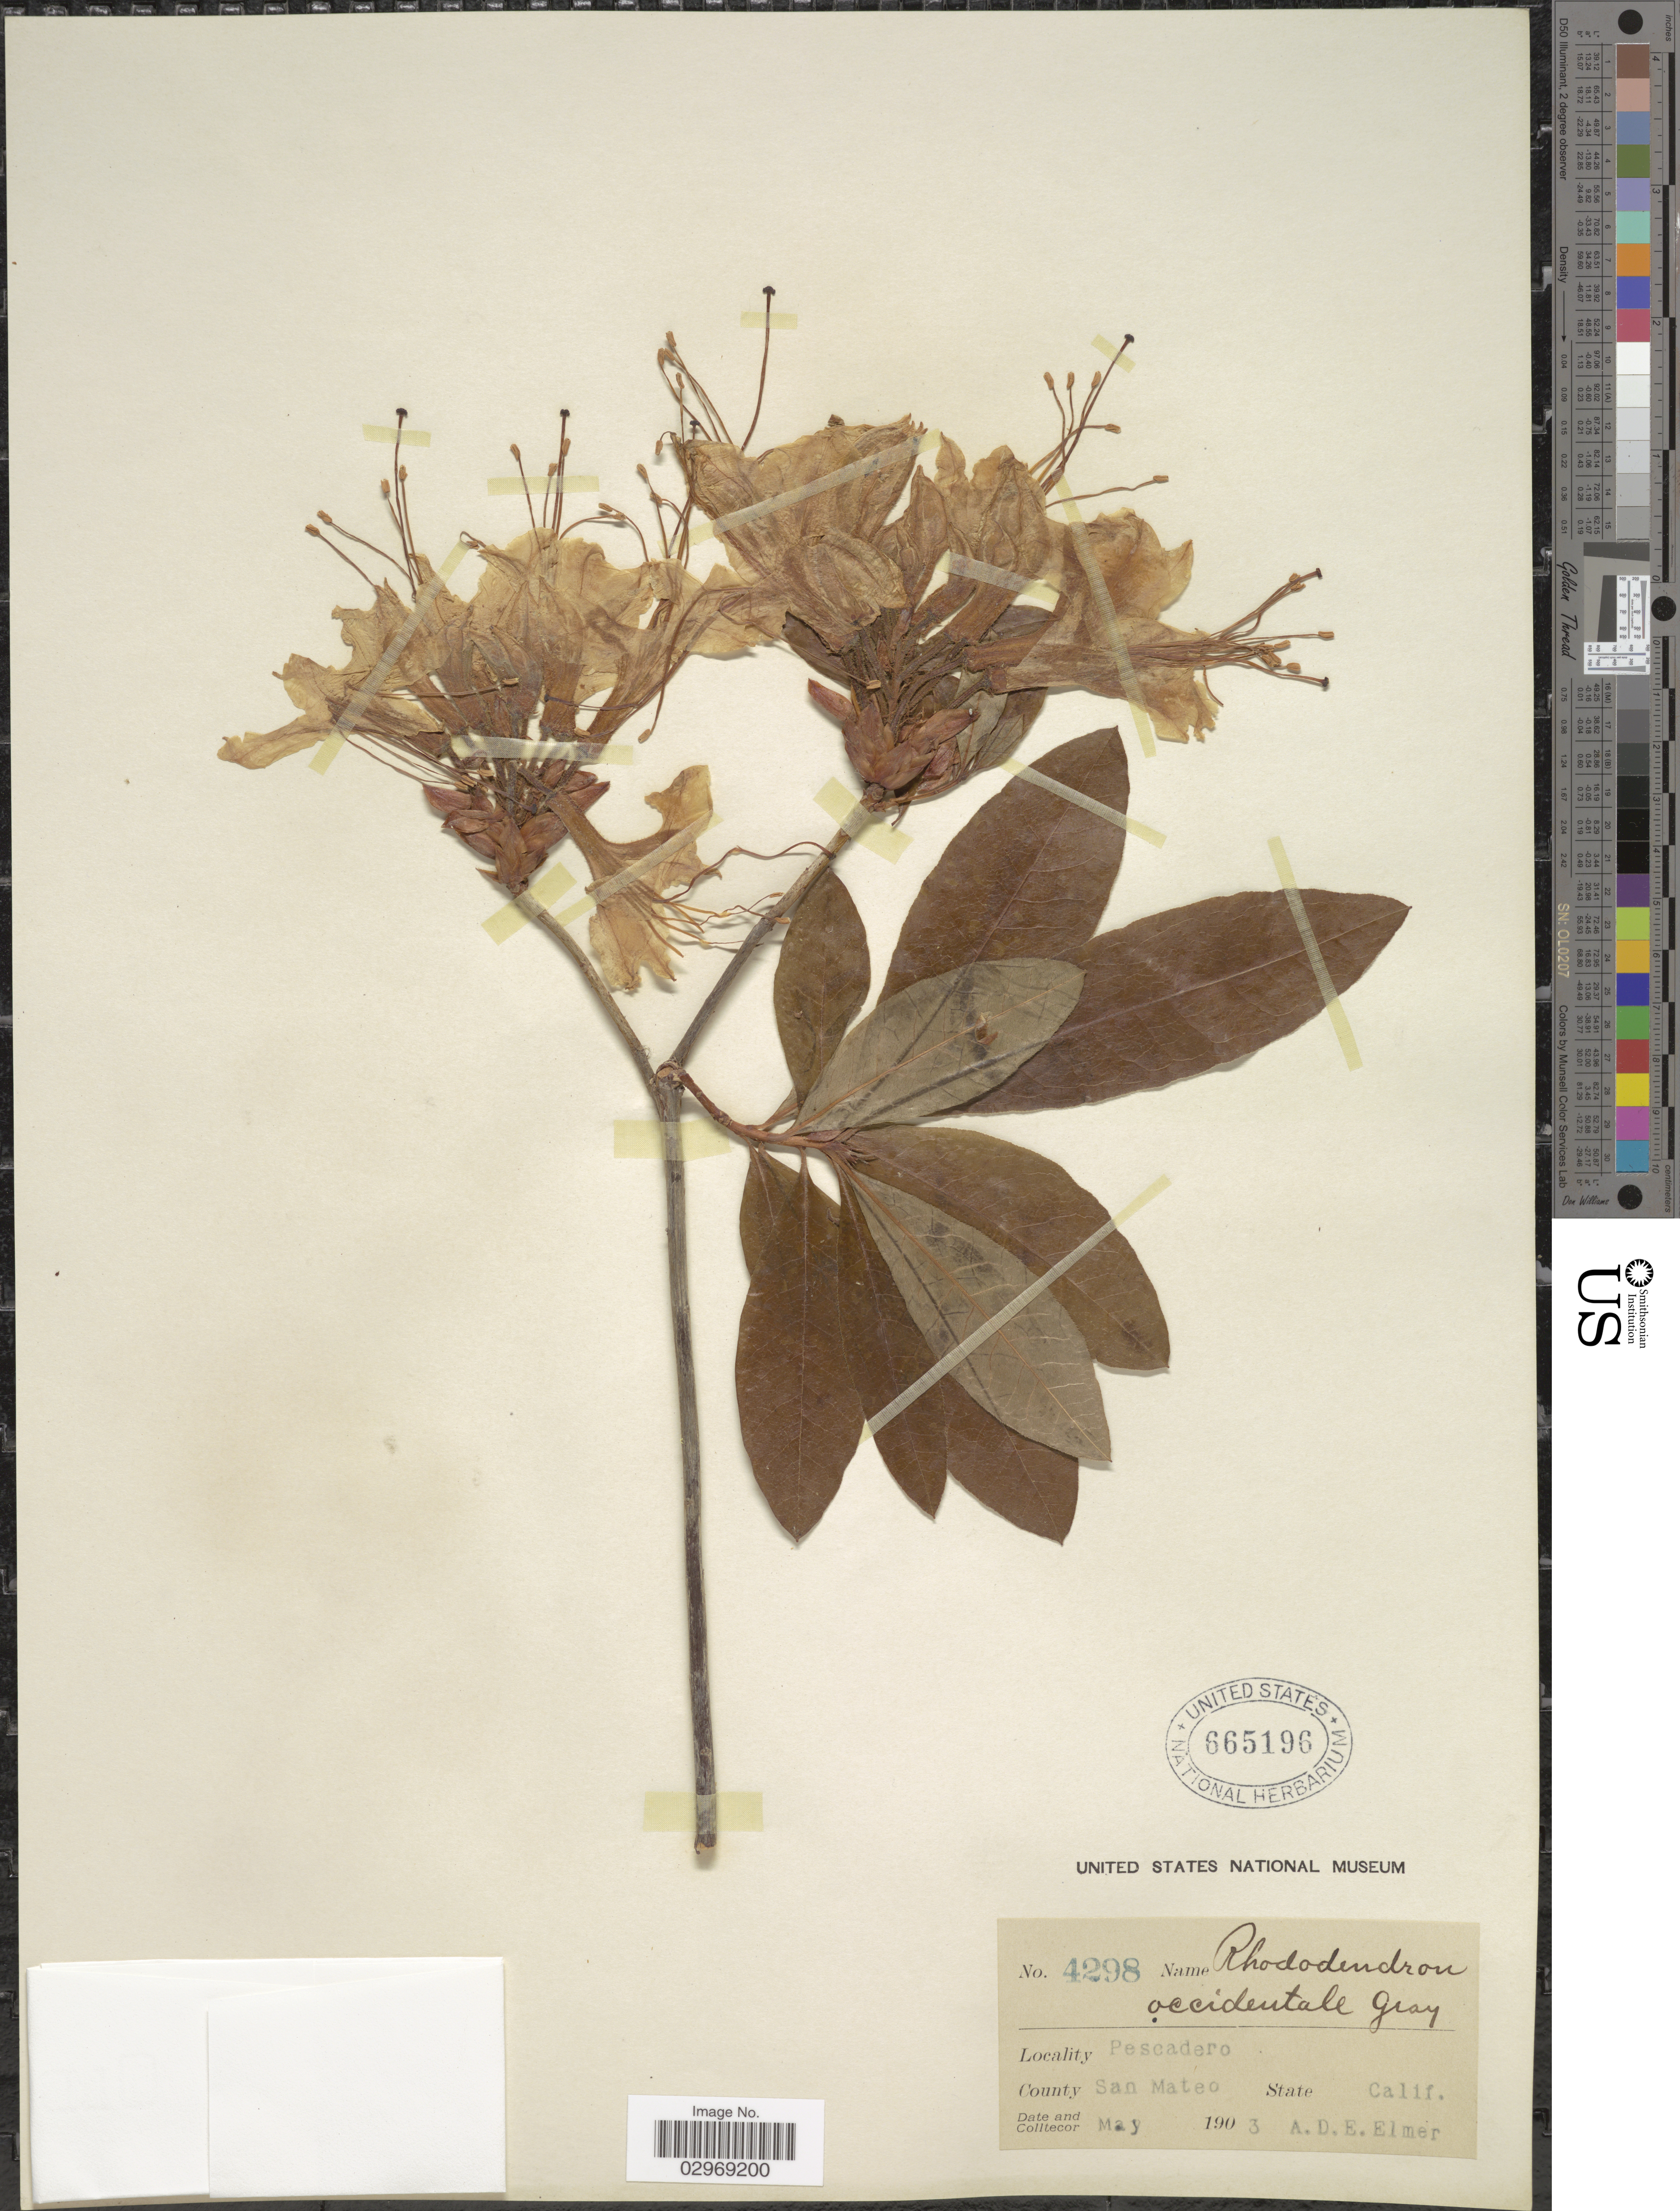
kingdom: Plantae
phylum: Tracheophyta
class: Magnoliopsida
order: Ericales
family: Ericaceae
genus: Rhododendron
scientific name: Rhododendron occidentale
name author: (Torr. & A. Gray) A. Gray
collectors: A. D. E. Elmer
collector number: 4298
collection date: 1903-05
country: United States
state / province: California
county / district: San Mateo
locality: Peseadero. County San Mateo. State Calif.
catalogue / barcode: US 665196